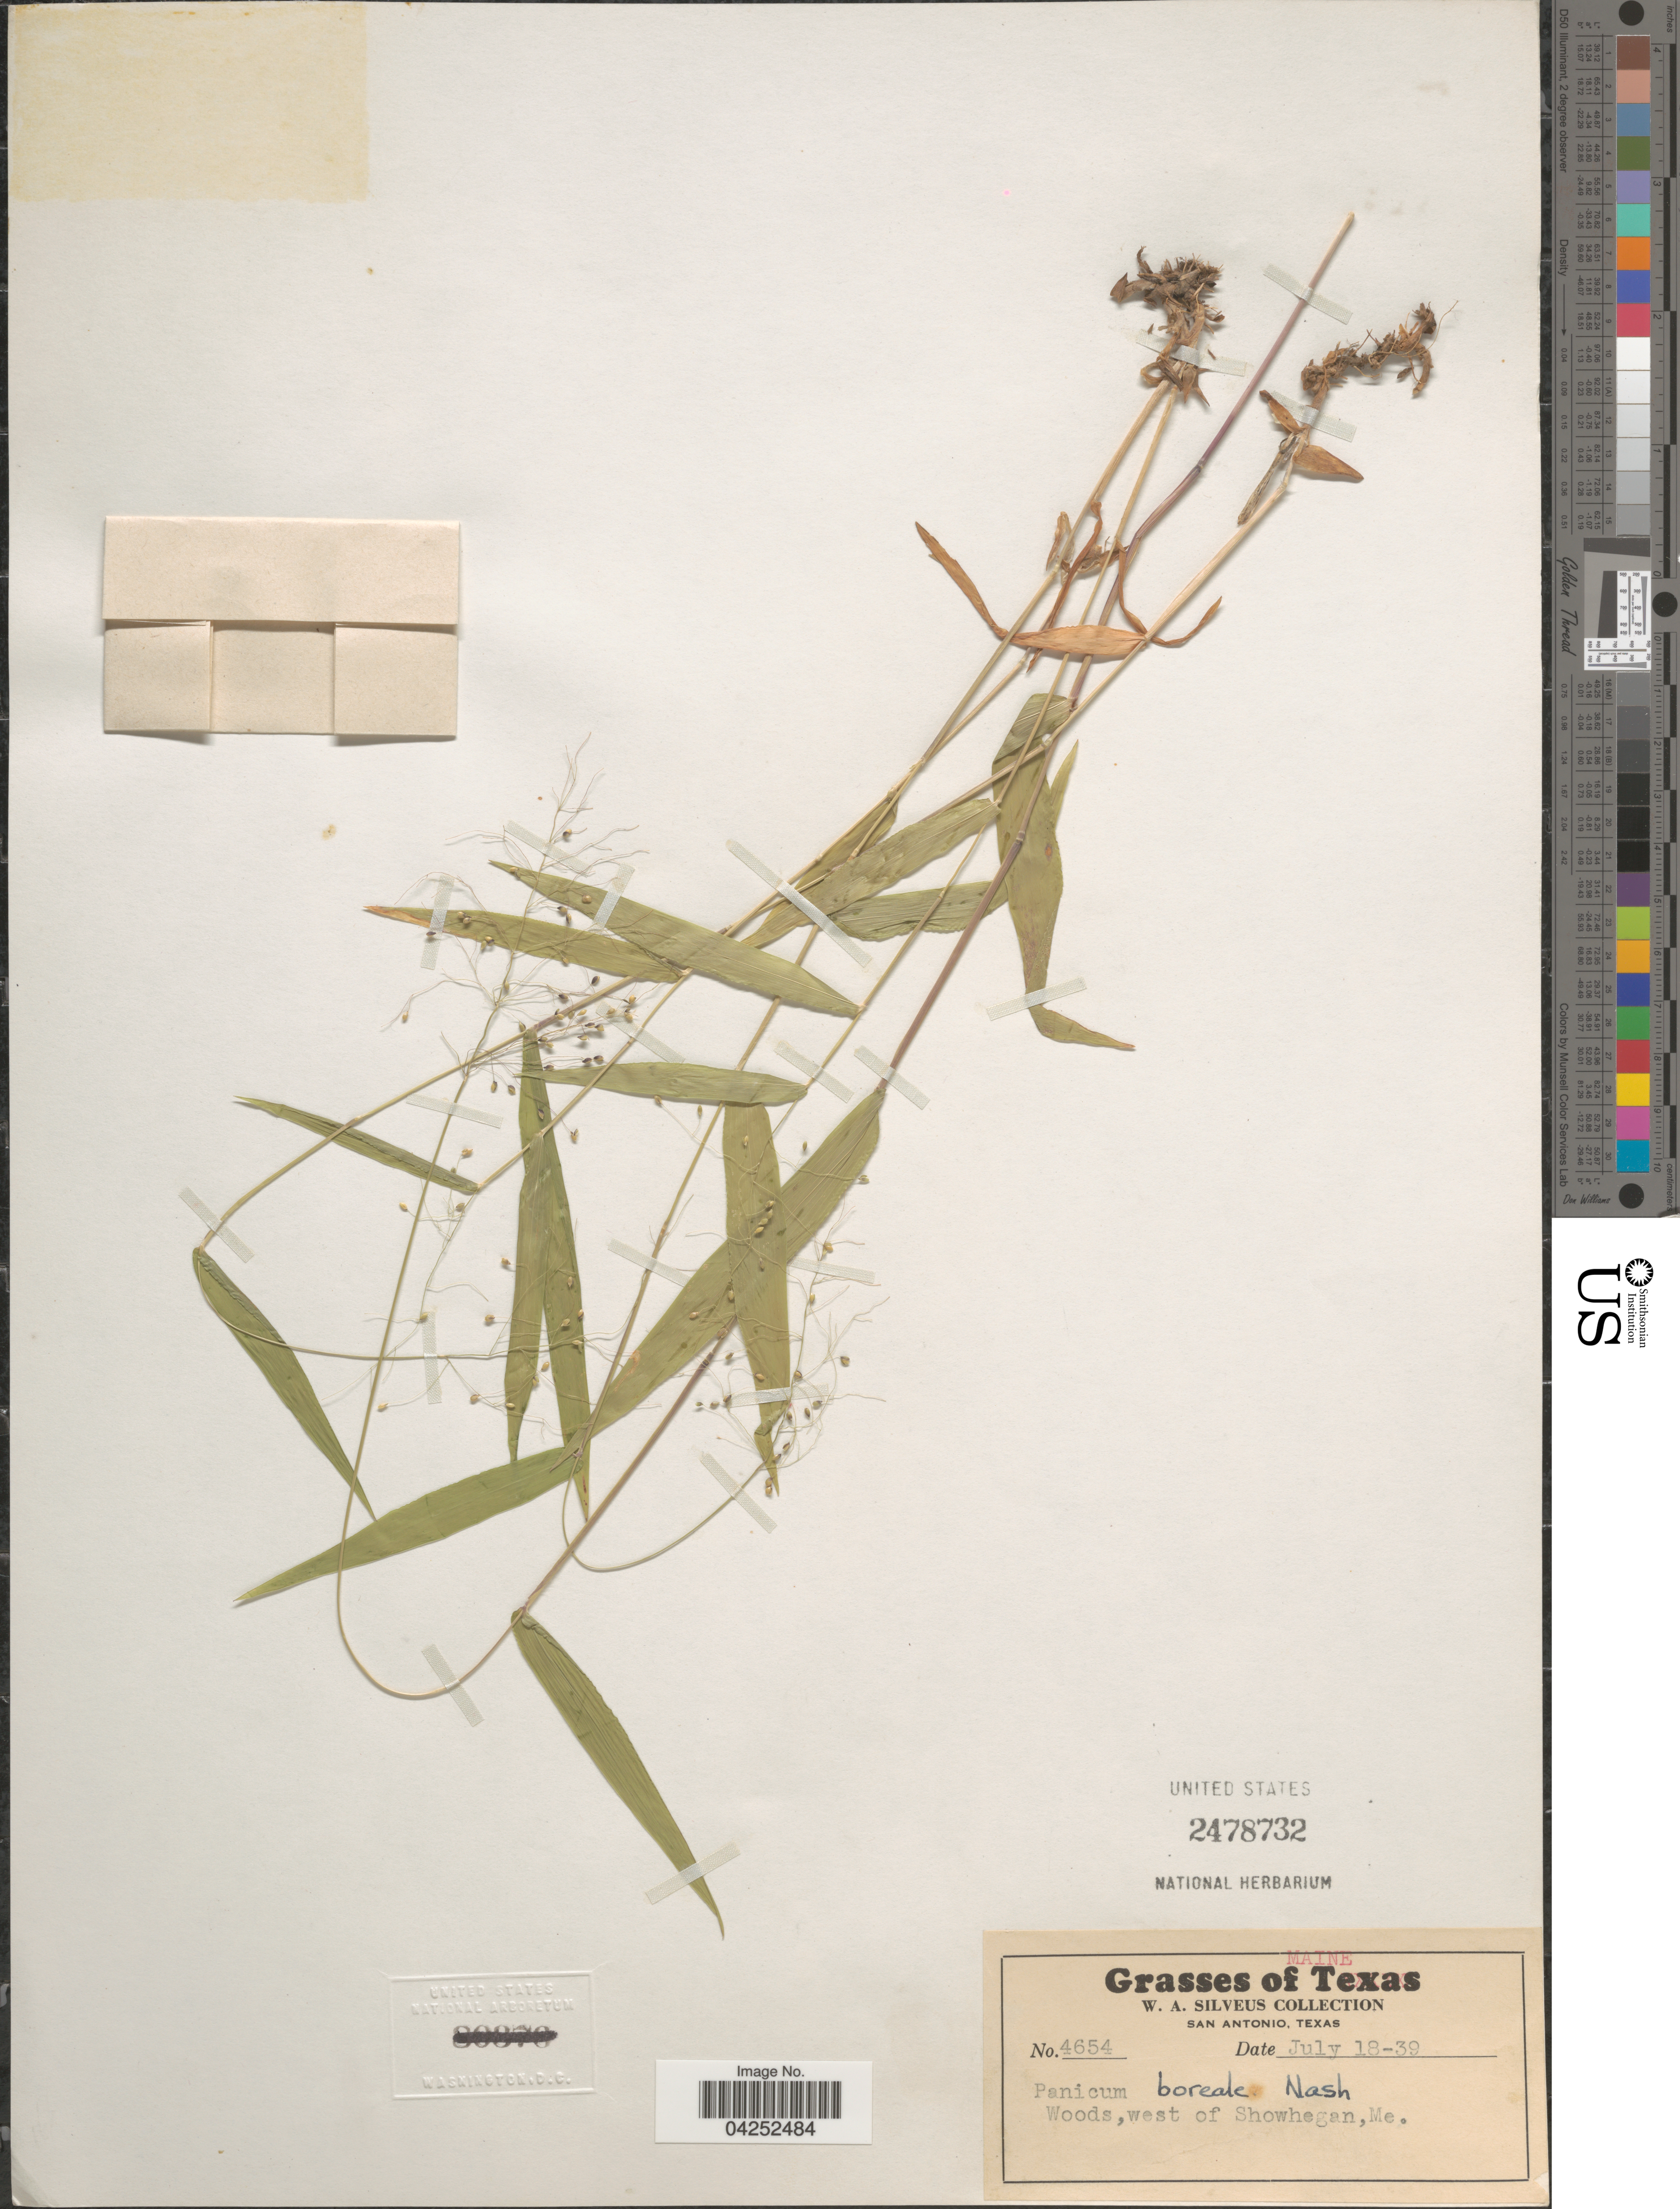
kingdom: Plantae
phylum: Tracheophyta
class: Liliopsida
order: Poales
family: Poaceae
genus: Dichanthelium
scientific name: Dichanthelium boreale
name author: (Nash) Freckmann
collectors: W. Silveus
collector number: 4654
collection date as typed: Transcribed d/m/y: 18/7/39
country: United States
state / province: Maine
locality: Woods, west of Showhegan.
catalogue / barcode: US 2478732